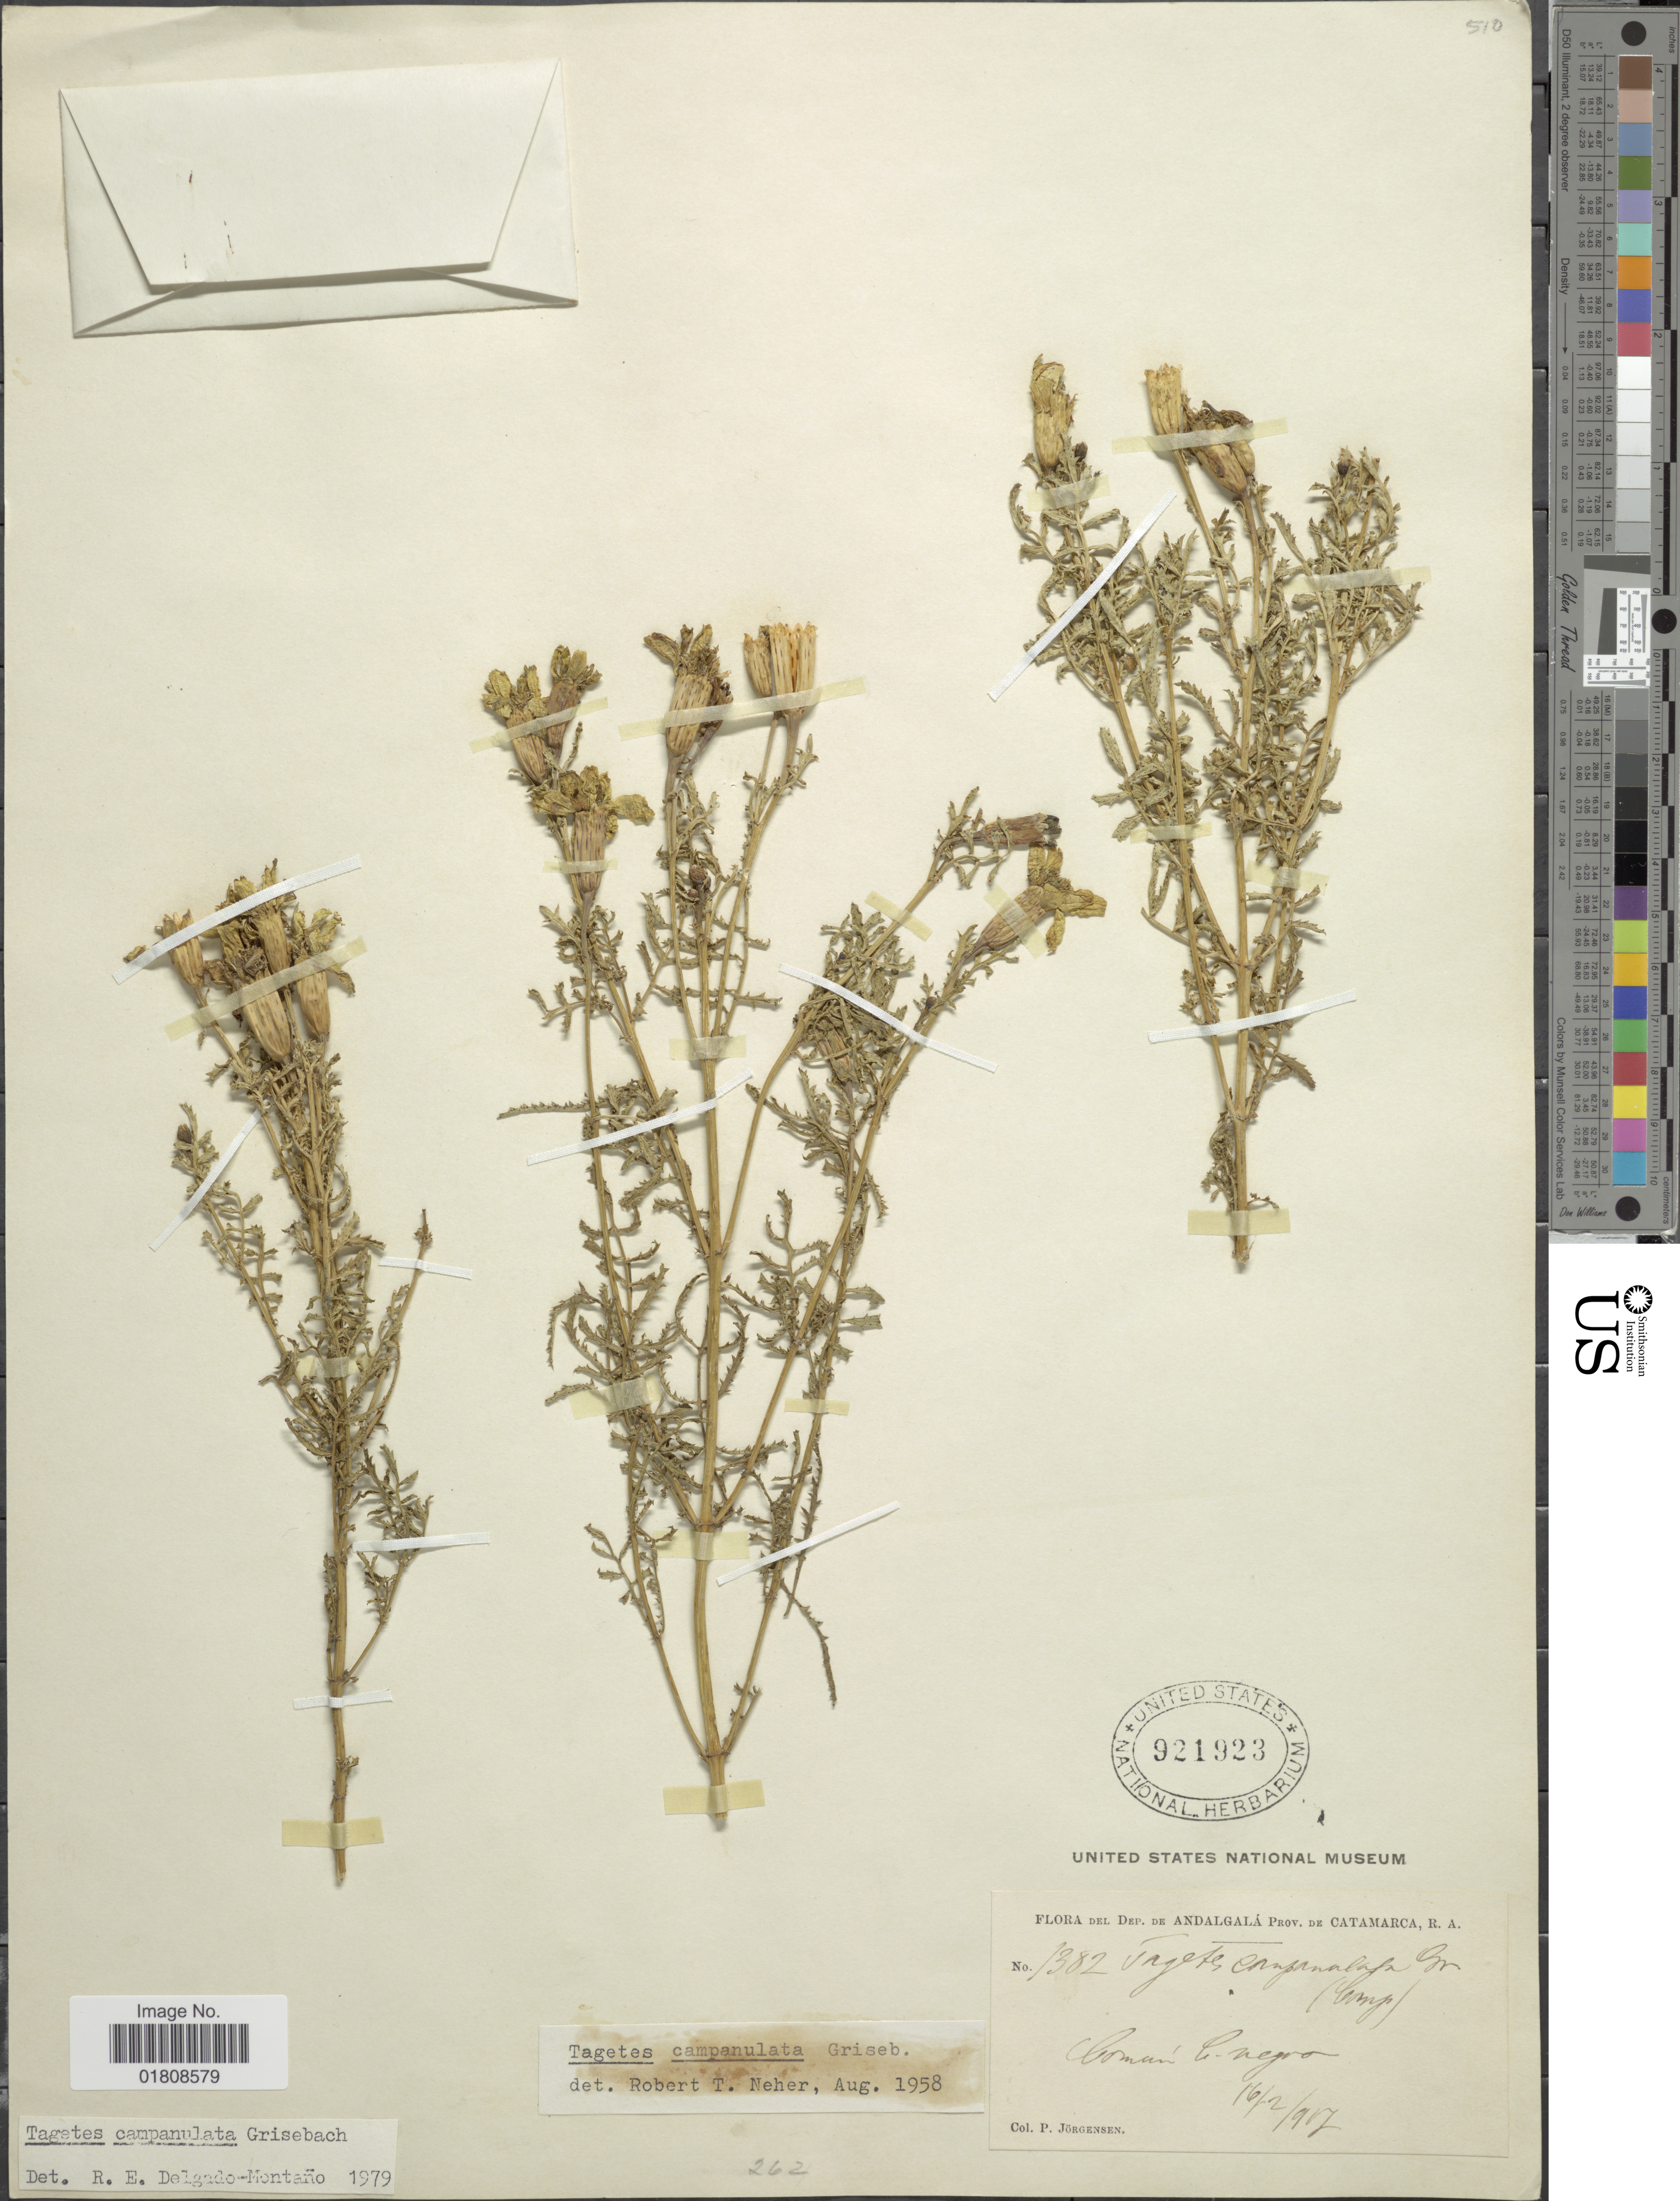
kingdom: Plantae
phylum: Tracheophyta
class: Magnoliopsida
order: Asterales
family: Asteraceae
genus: Tagetes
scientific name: Tagetes campanulata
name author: Griseb.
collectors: P. Jörgensen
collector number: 1382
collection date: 1907-02-16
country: Argentina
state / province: Catamarca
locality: Dep. de Andalgala, C. Negro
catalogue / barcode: US 921923